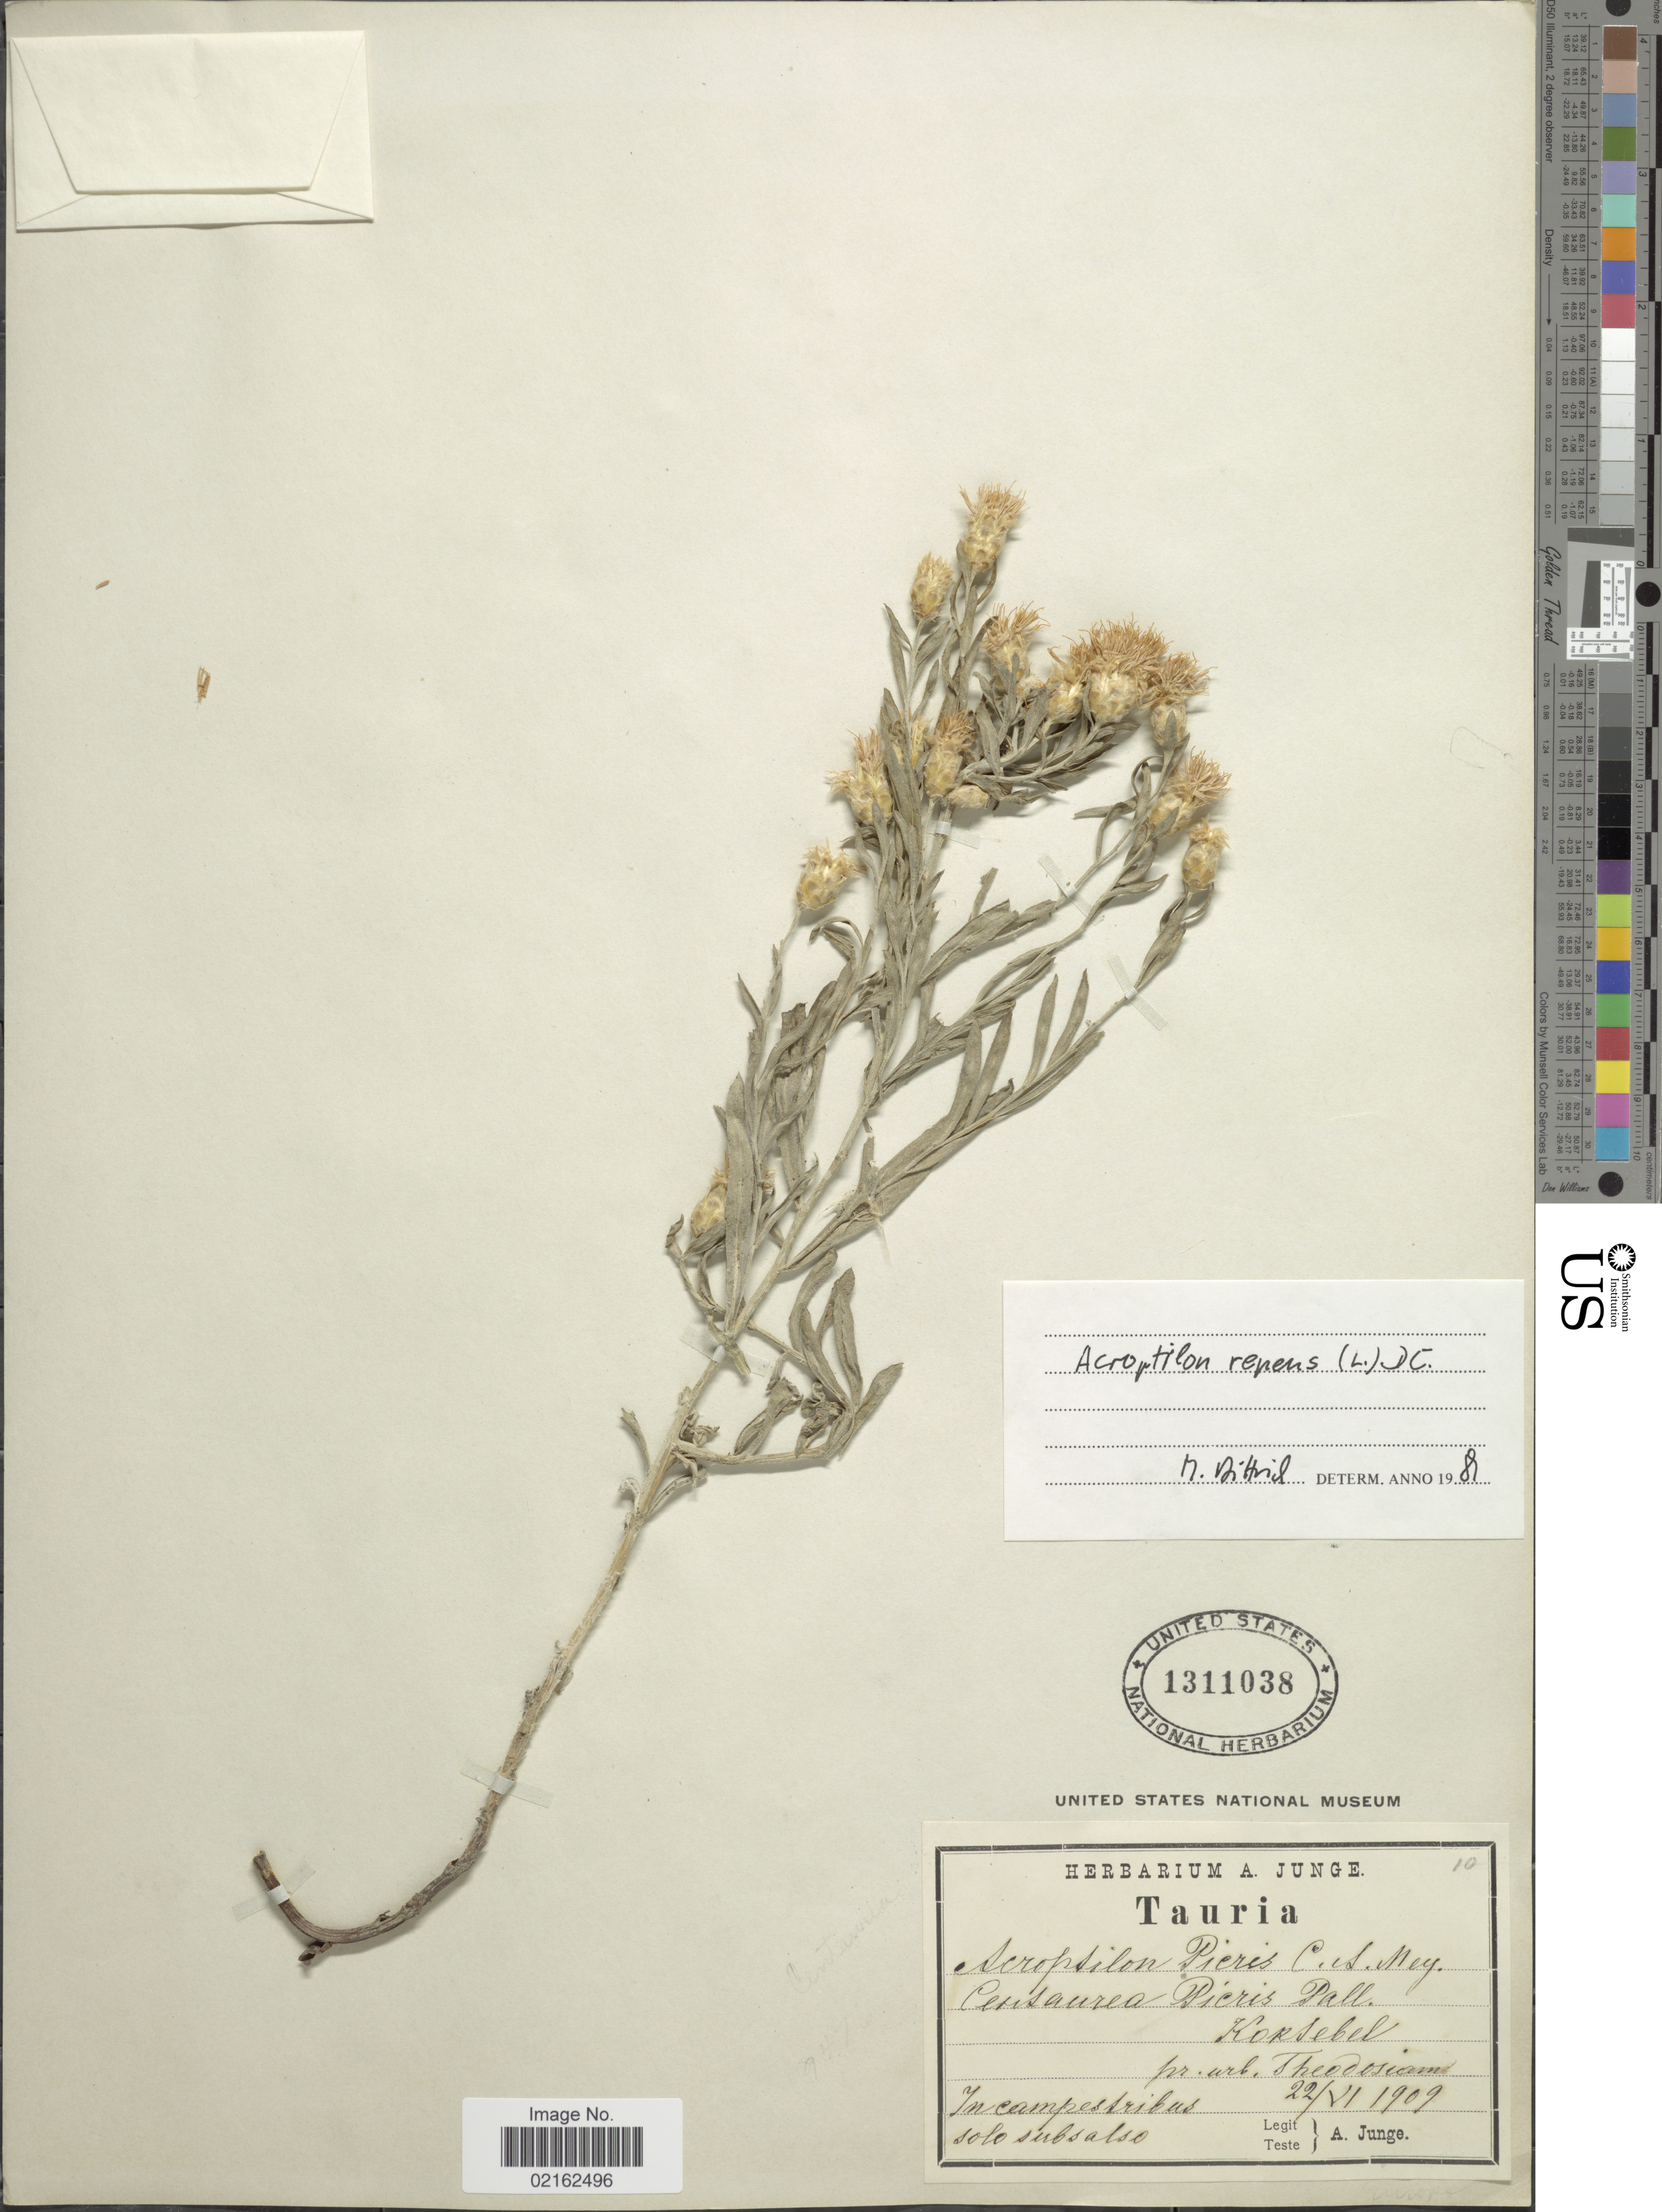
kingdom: Plantae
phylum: Tracheophyta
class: Magnoliopsida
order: Asterales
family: Asteraceae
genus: Acroptilon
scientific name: Acroptilon repens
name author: (L.) DC.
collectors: A. Junge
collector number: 10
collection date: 1909-06-22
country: Ukraine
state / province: Crimea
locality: Tauria, Koktebel, near Feodosiya.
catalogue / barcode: US 1311038